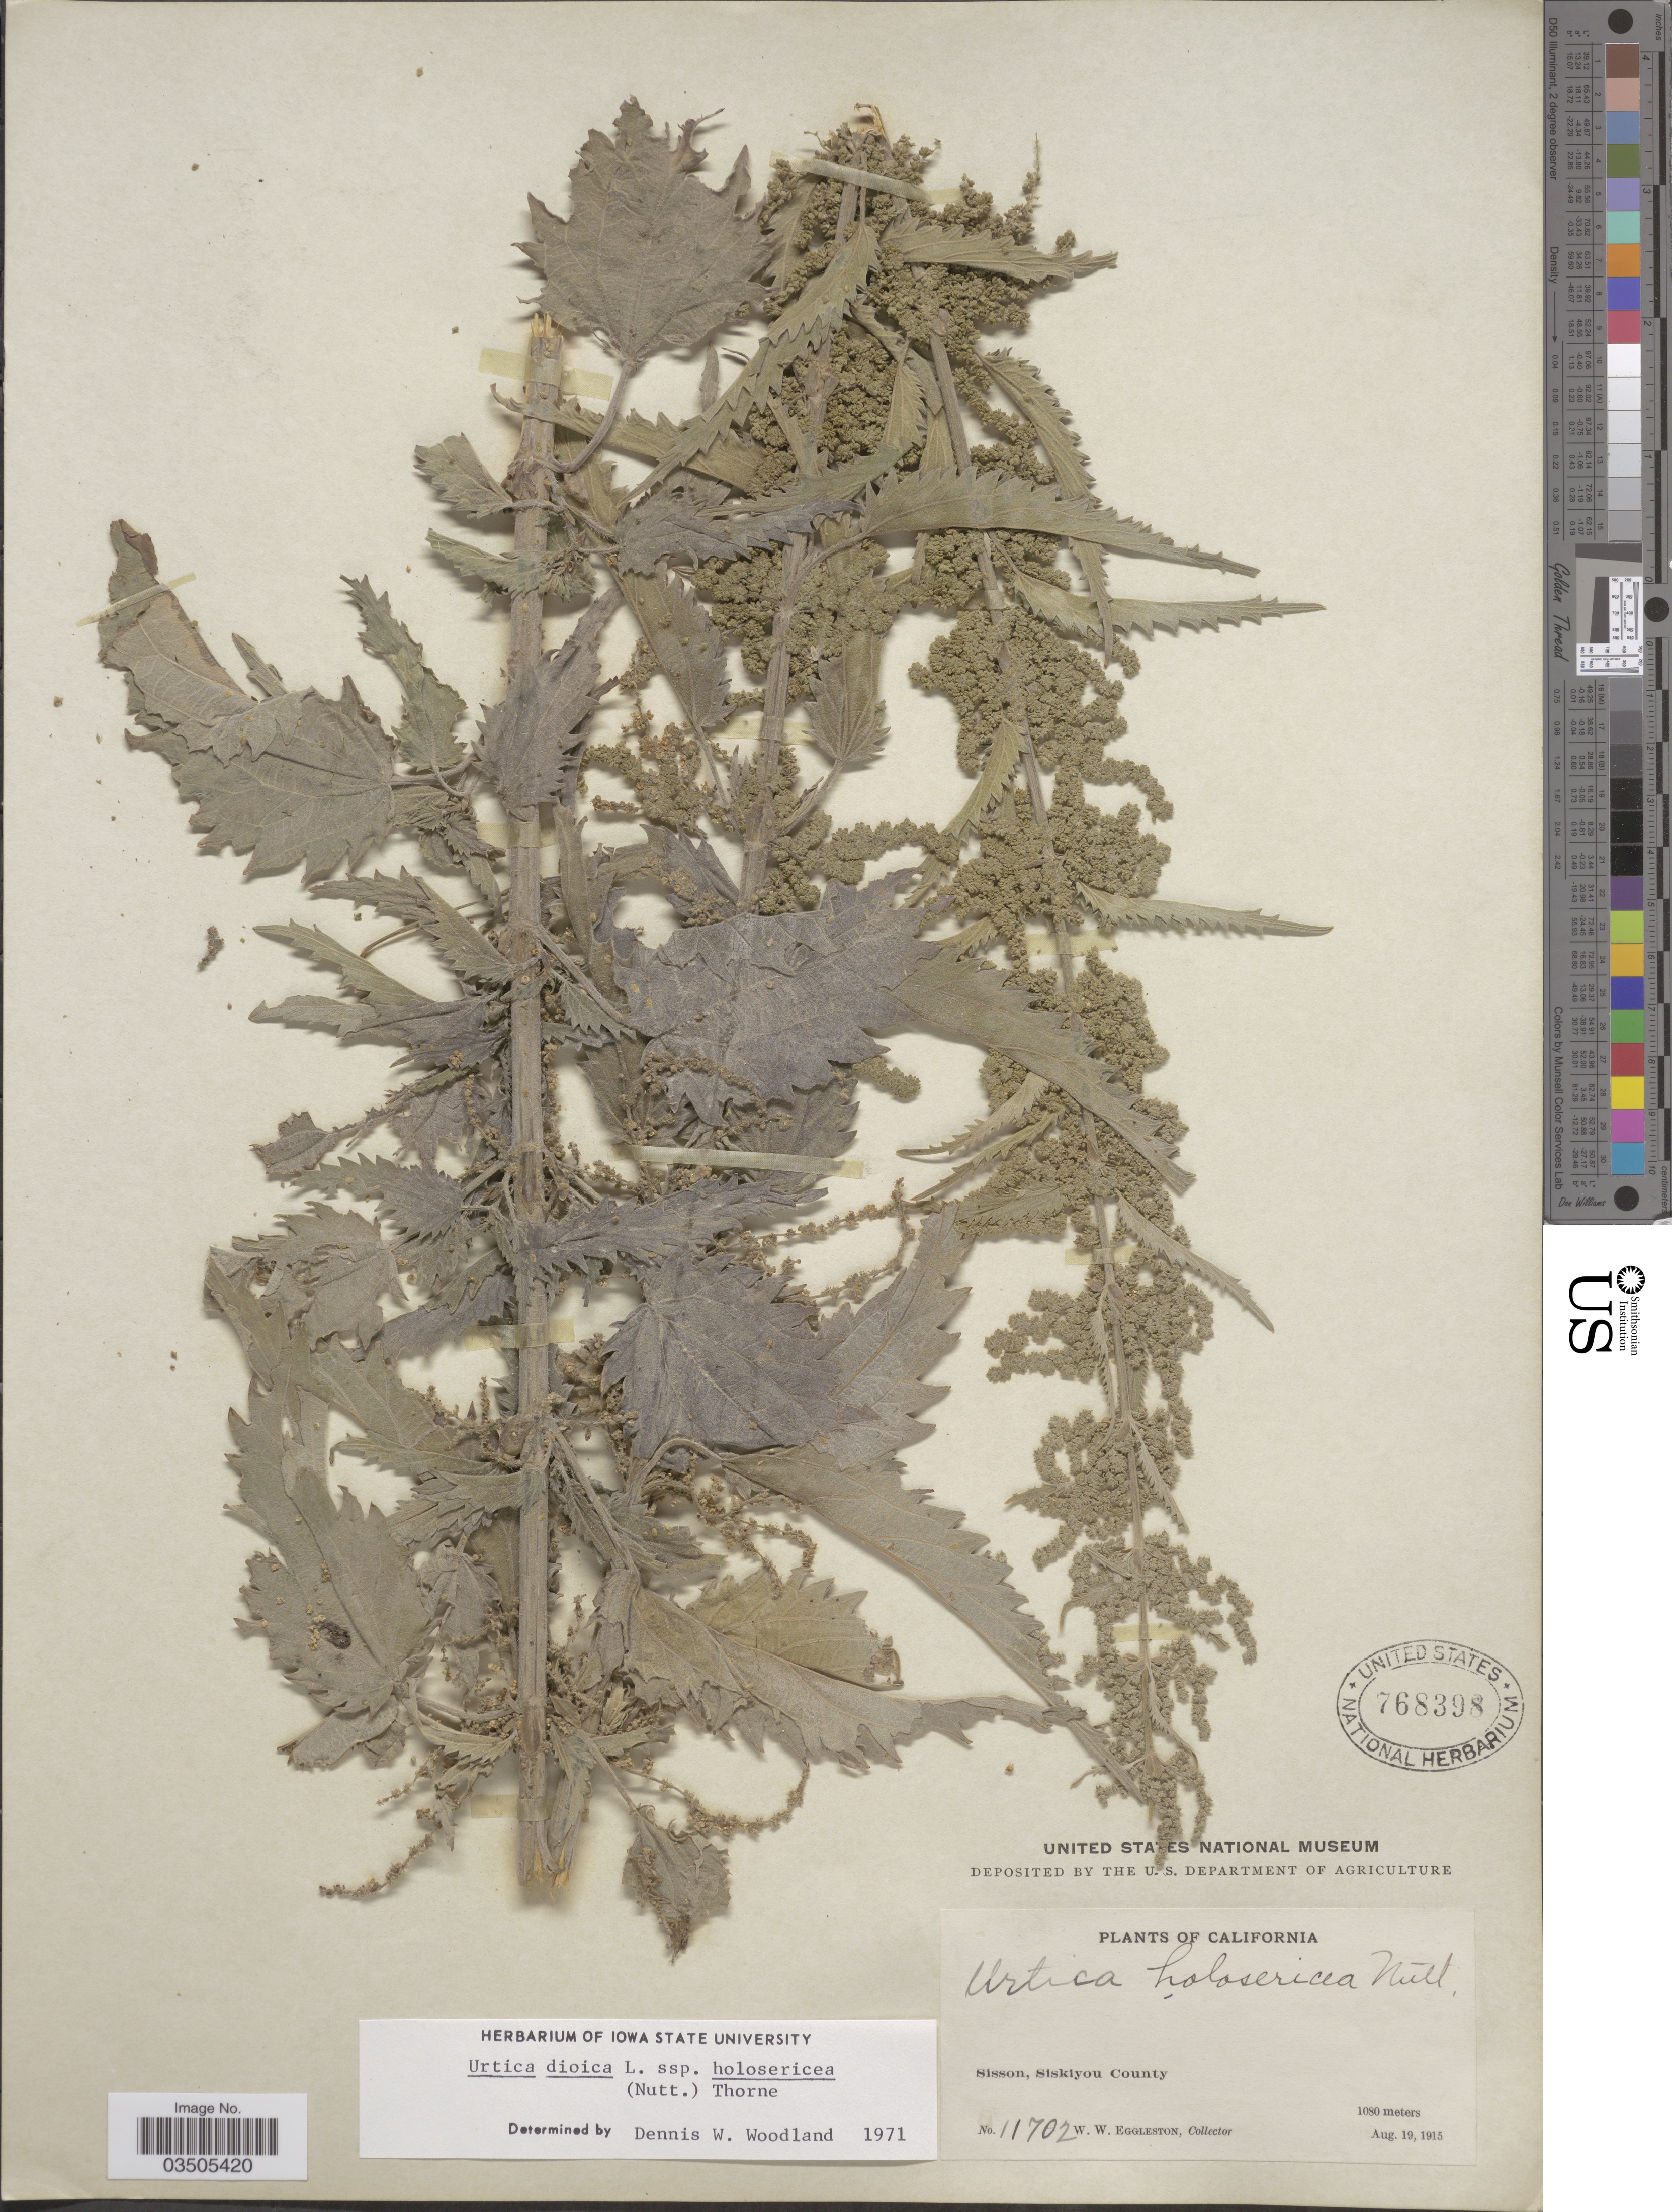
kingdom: Plantae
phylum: Tracheophyta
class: Magnoliopsida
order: Rosales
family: Urticaceae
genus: Urtica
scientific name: Urtica dioica subsp. holosericea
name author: (Nutt.) Thorne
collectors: W. W. Eggleston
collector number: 11702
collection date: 1915-08-19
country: United States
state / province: California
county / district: Siskiyou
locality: Sisson, Siskiyou County.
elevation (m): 1080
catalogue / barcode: US 768398